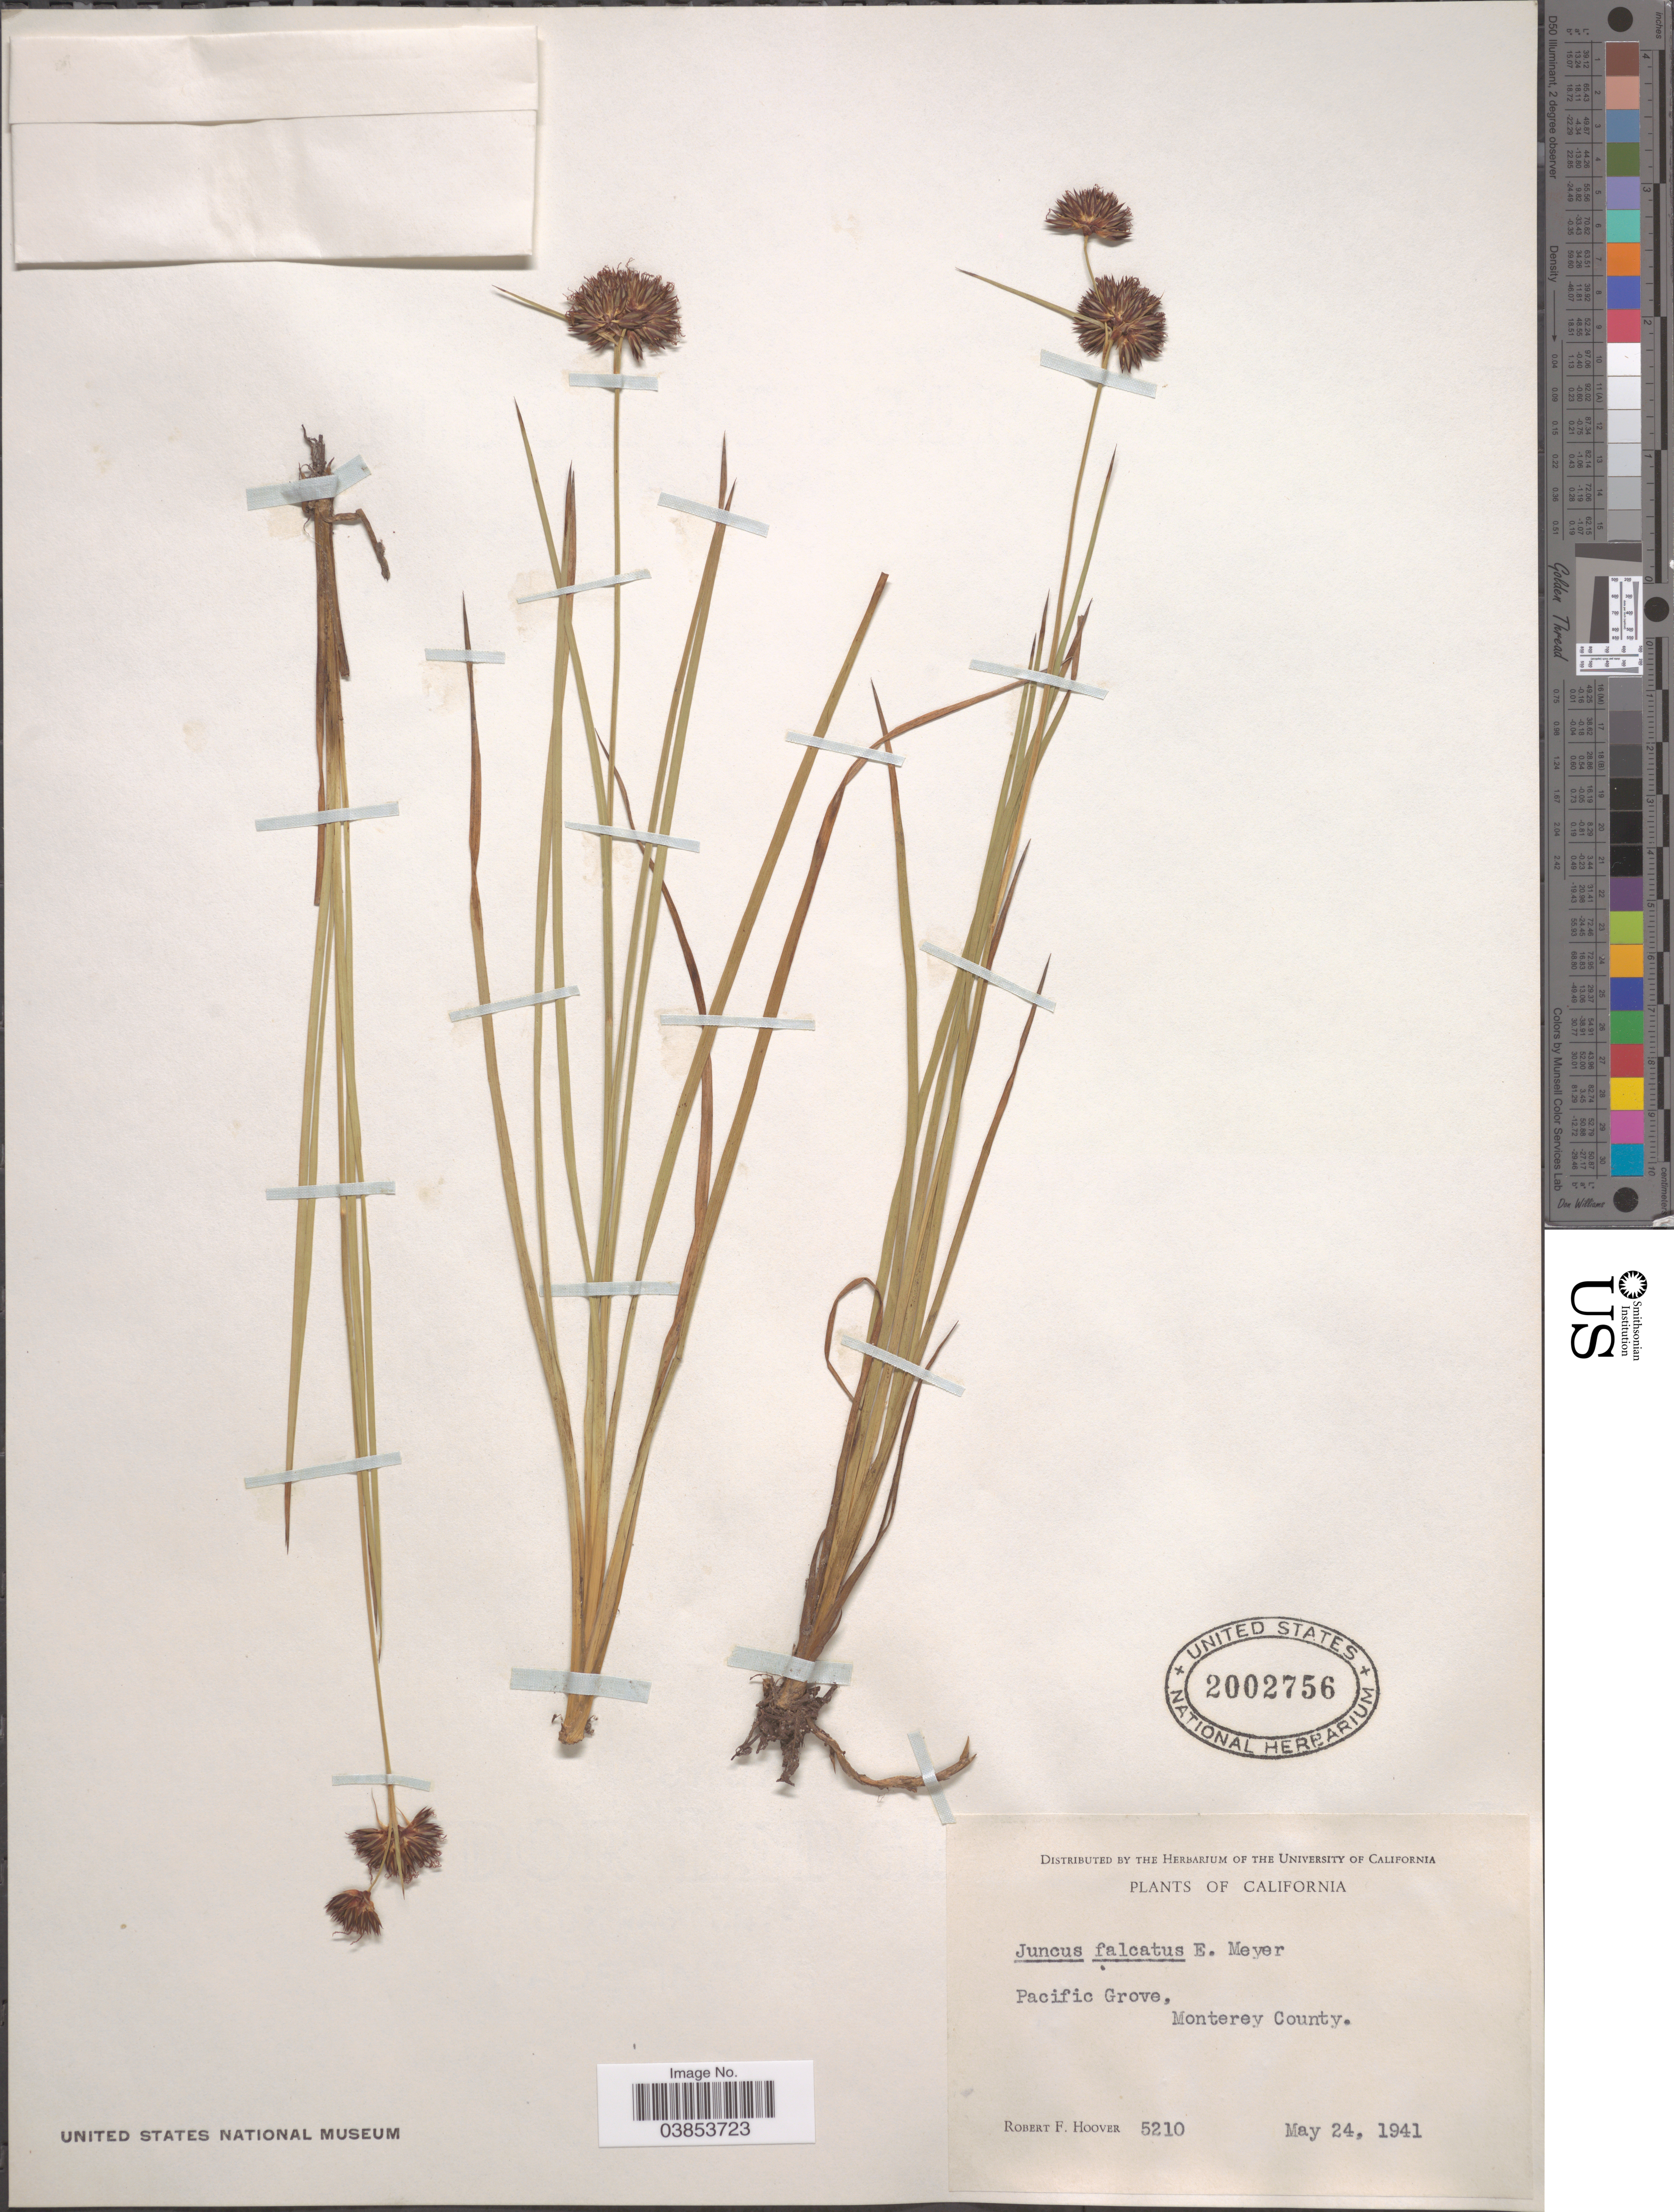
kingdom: Plantae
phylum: Tracheophyta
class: Liliopsida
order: Poales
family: Juncaceae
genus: Juncus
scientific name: Juncus falcatus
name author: E. Mey.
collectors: R. F. Hoover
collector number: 5210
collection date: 1941-05-24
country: United States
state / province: California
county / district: Monterey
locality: Pacific Grove, Monterey County.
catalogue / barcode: US 2002756